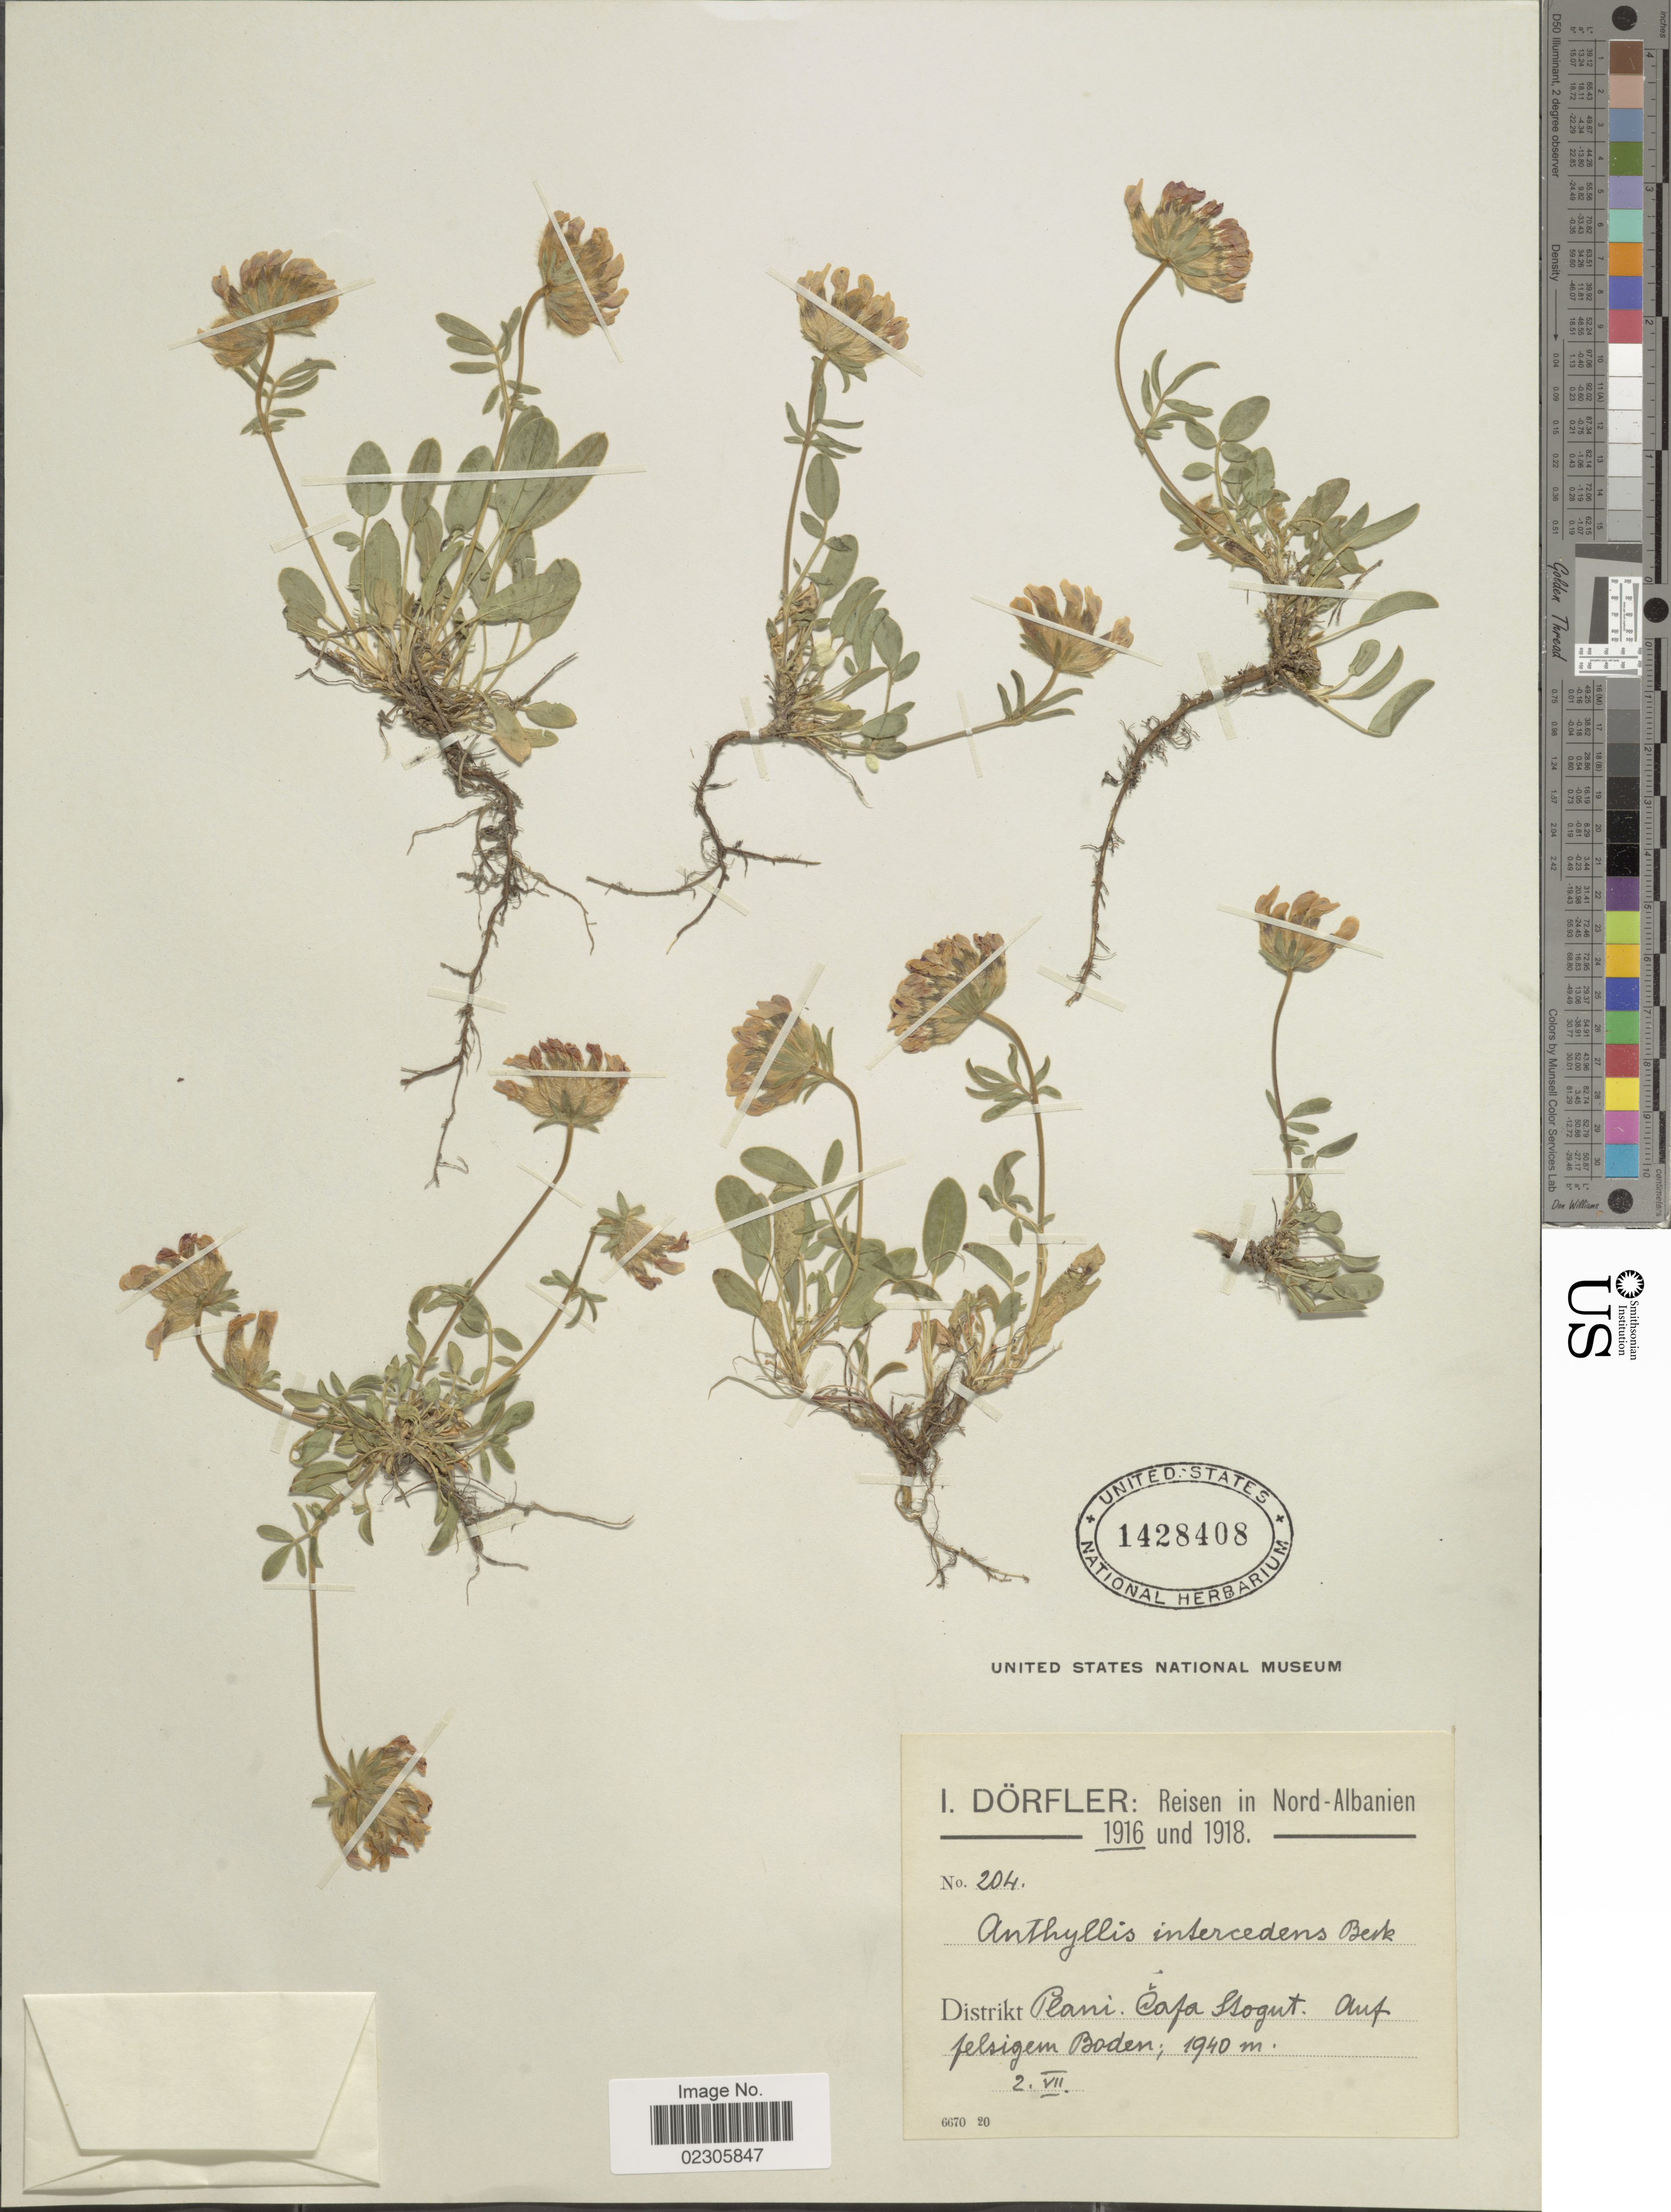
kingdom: Plantae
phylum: Tracheophyta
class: Magnoliopsida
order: Fabales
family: Fabaceae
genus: Anthyllis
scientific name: Anthyllis intercedans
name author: Beck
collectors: I. Dörfler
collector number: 204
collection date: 1916-07-02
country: Albania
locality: Nord-Albanien, Distrikt Peani. Cafa Ssogut. Auf plsigem Boden [interpreted]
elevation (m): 1940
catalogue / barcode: US 1428408